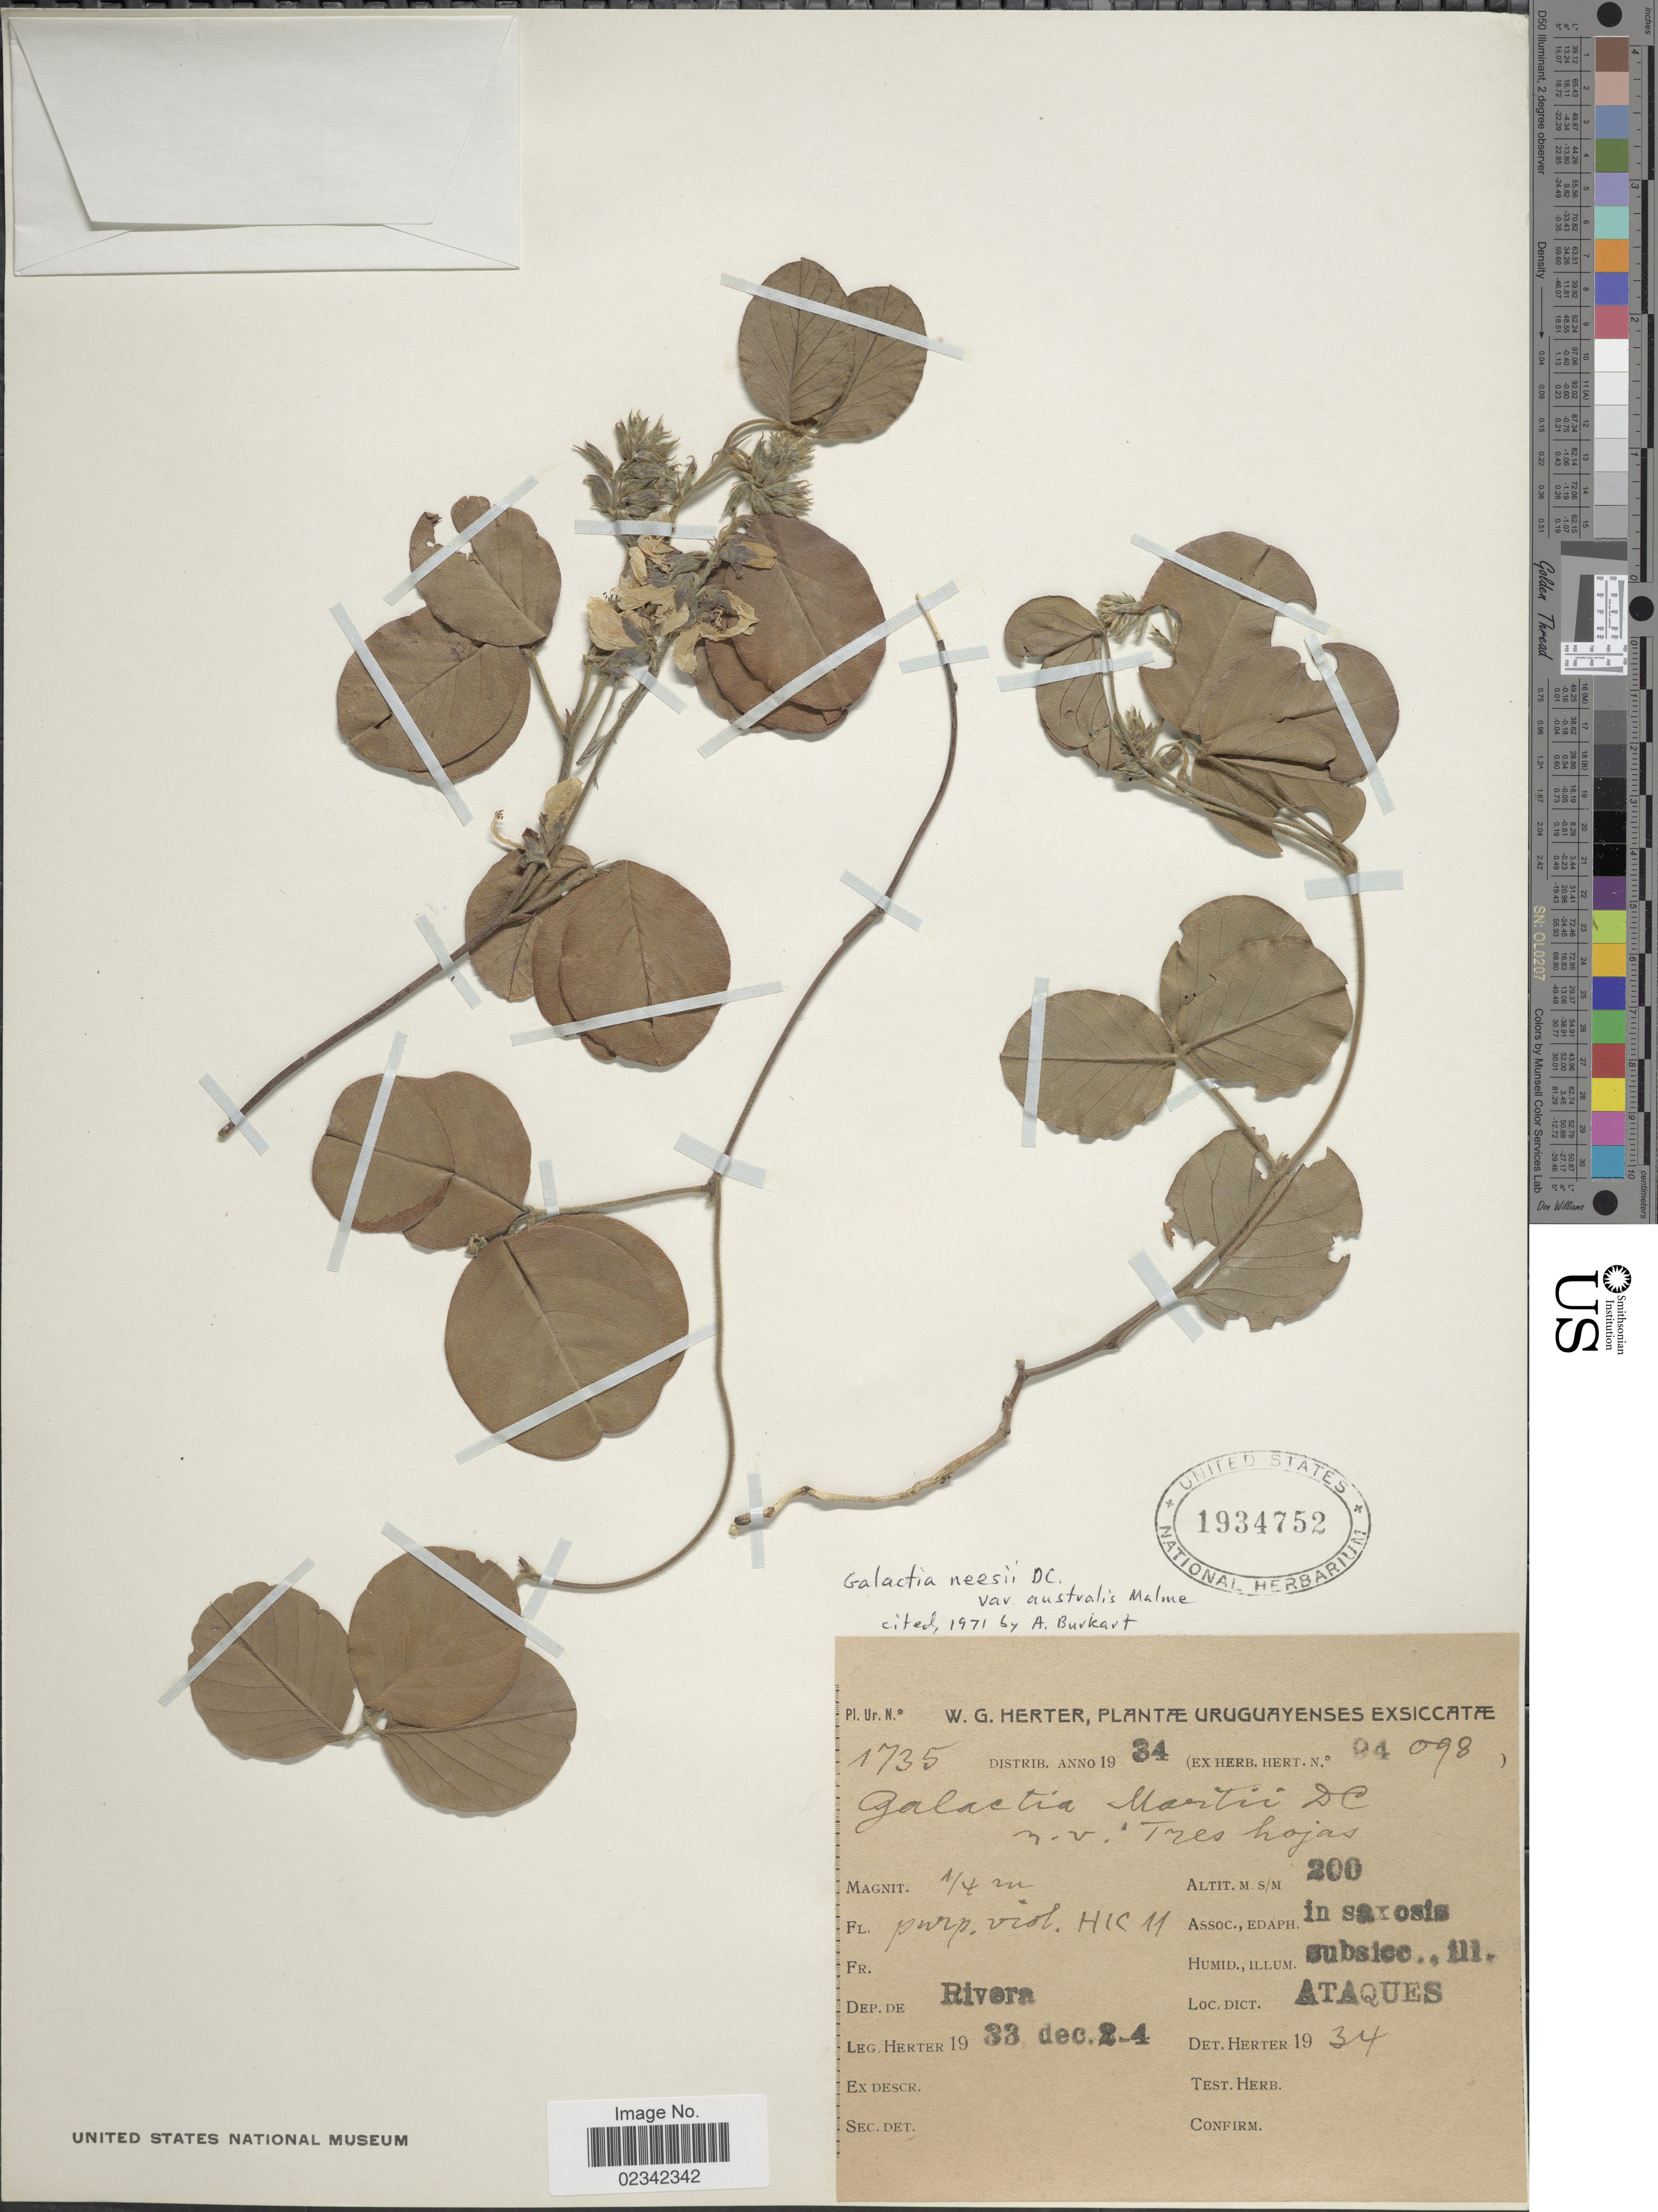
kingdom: Plantae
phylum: Tracheophyta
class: Magnoliopsida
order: Fabales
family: Fabaceae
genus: Betencourtia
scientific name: Betencourtia neesii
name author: (DC.) L.P. Queiroz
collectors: W. G. Herter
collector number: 1735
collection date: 1933-12-02/1933-12-04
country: Uruguay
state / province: Rivera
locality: Ataques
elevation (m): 200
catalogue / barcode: US 1934752